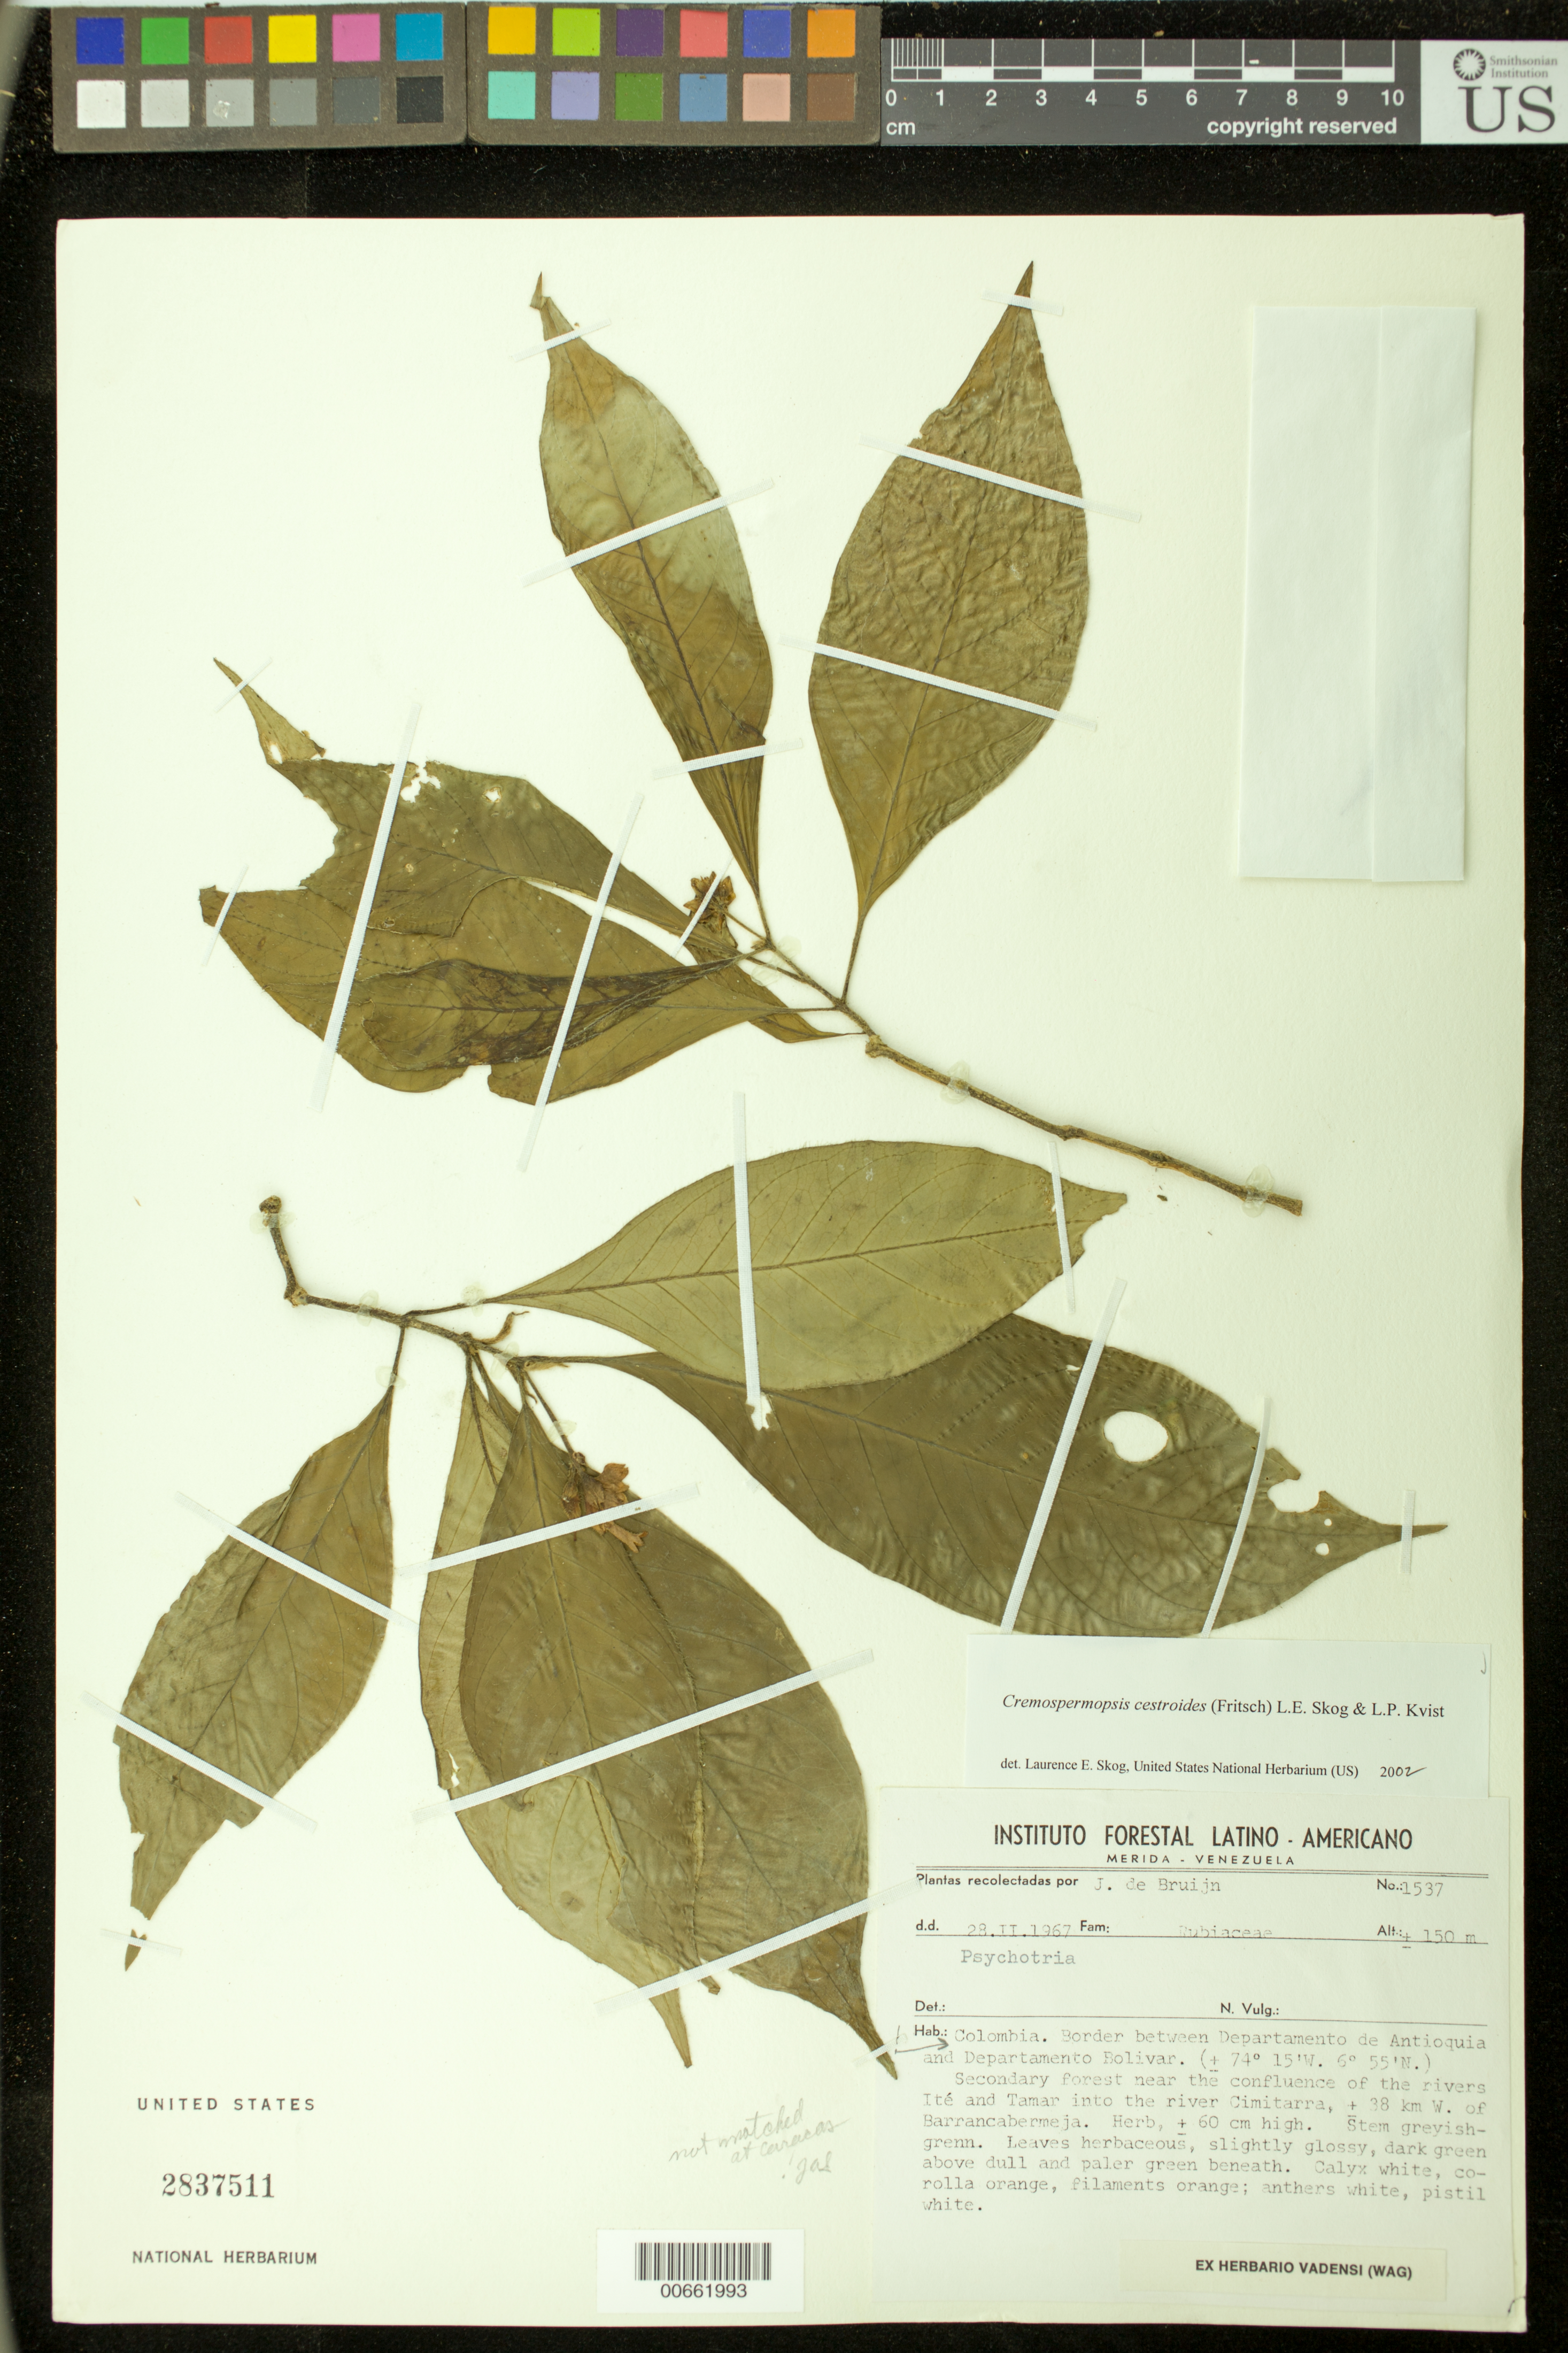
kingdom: Plantae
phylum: Tracheophyta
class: Magnoliopsida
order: Lamiales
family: Gesneriaceae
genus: Cremospermopsis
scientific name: Cremospermopsis cestroides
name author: (Fritsch) L.E. Skog & L.P. Kvist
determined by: Skog, Laurence E.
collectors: J. Bruijn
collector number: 1537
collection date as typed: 28 Feb 1967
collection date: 1967-02-28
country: Colombia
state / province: Antioquia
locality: Border between Departamento de Antioquia and Departamento Bolivar. Secondary forest near the confluence of the rivers Ité and Tamar into the river Cimitarra, ±38 km W of Barrancabermeja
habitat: Secondary forest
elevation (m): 150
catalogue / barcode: US 2837511